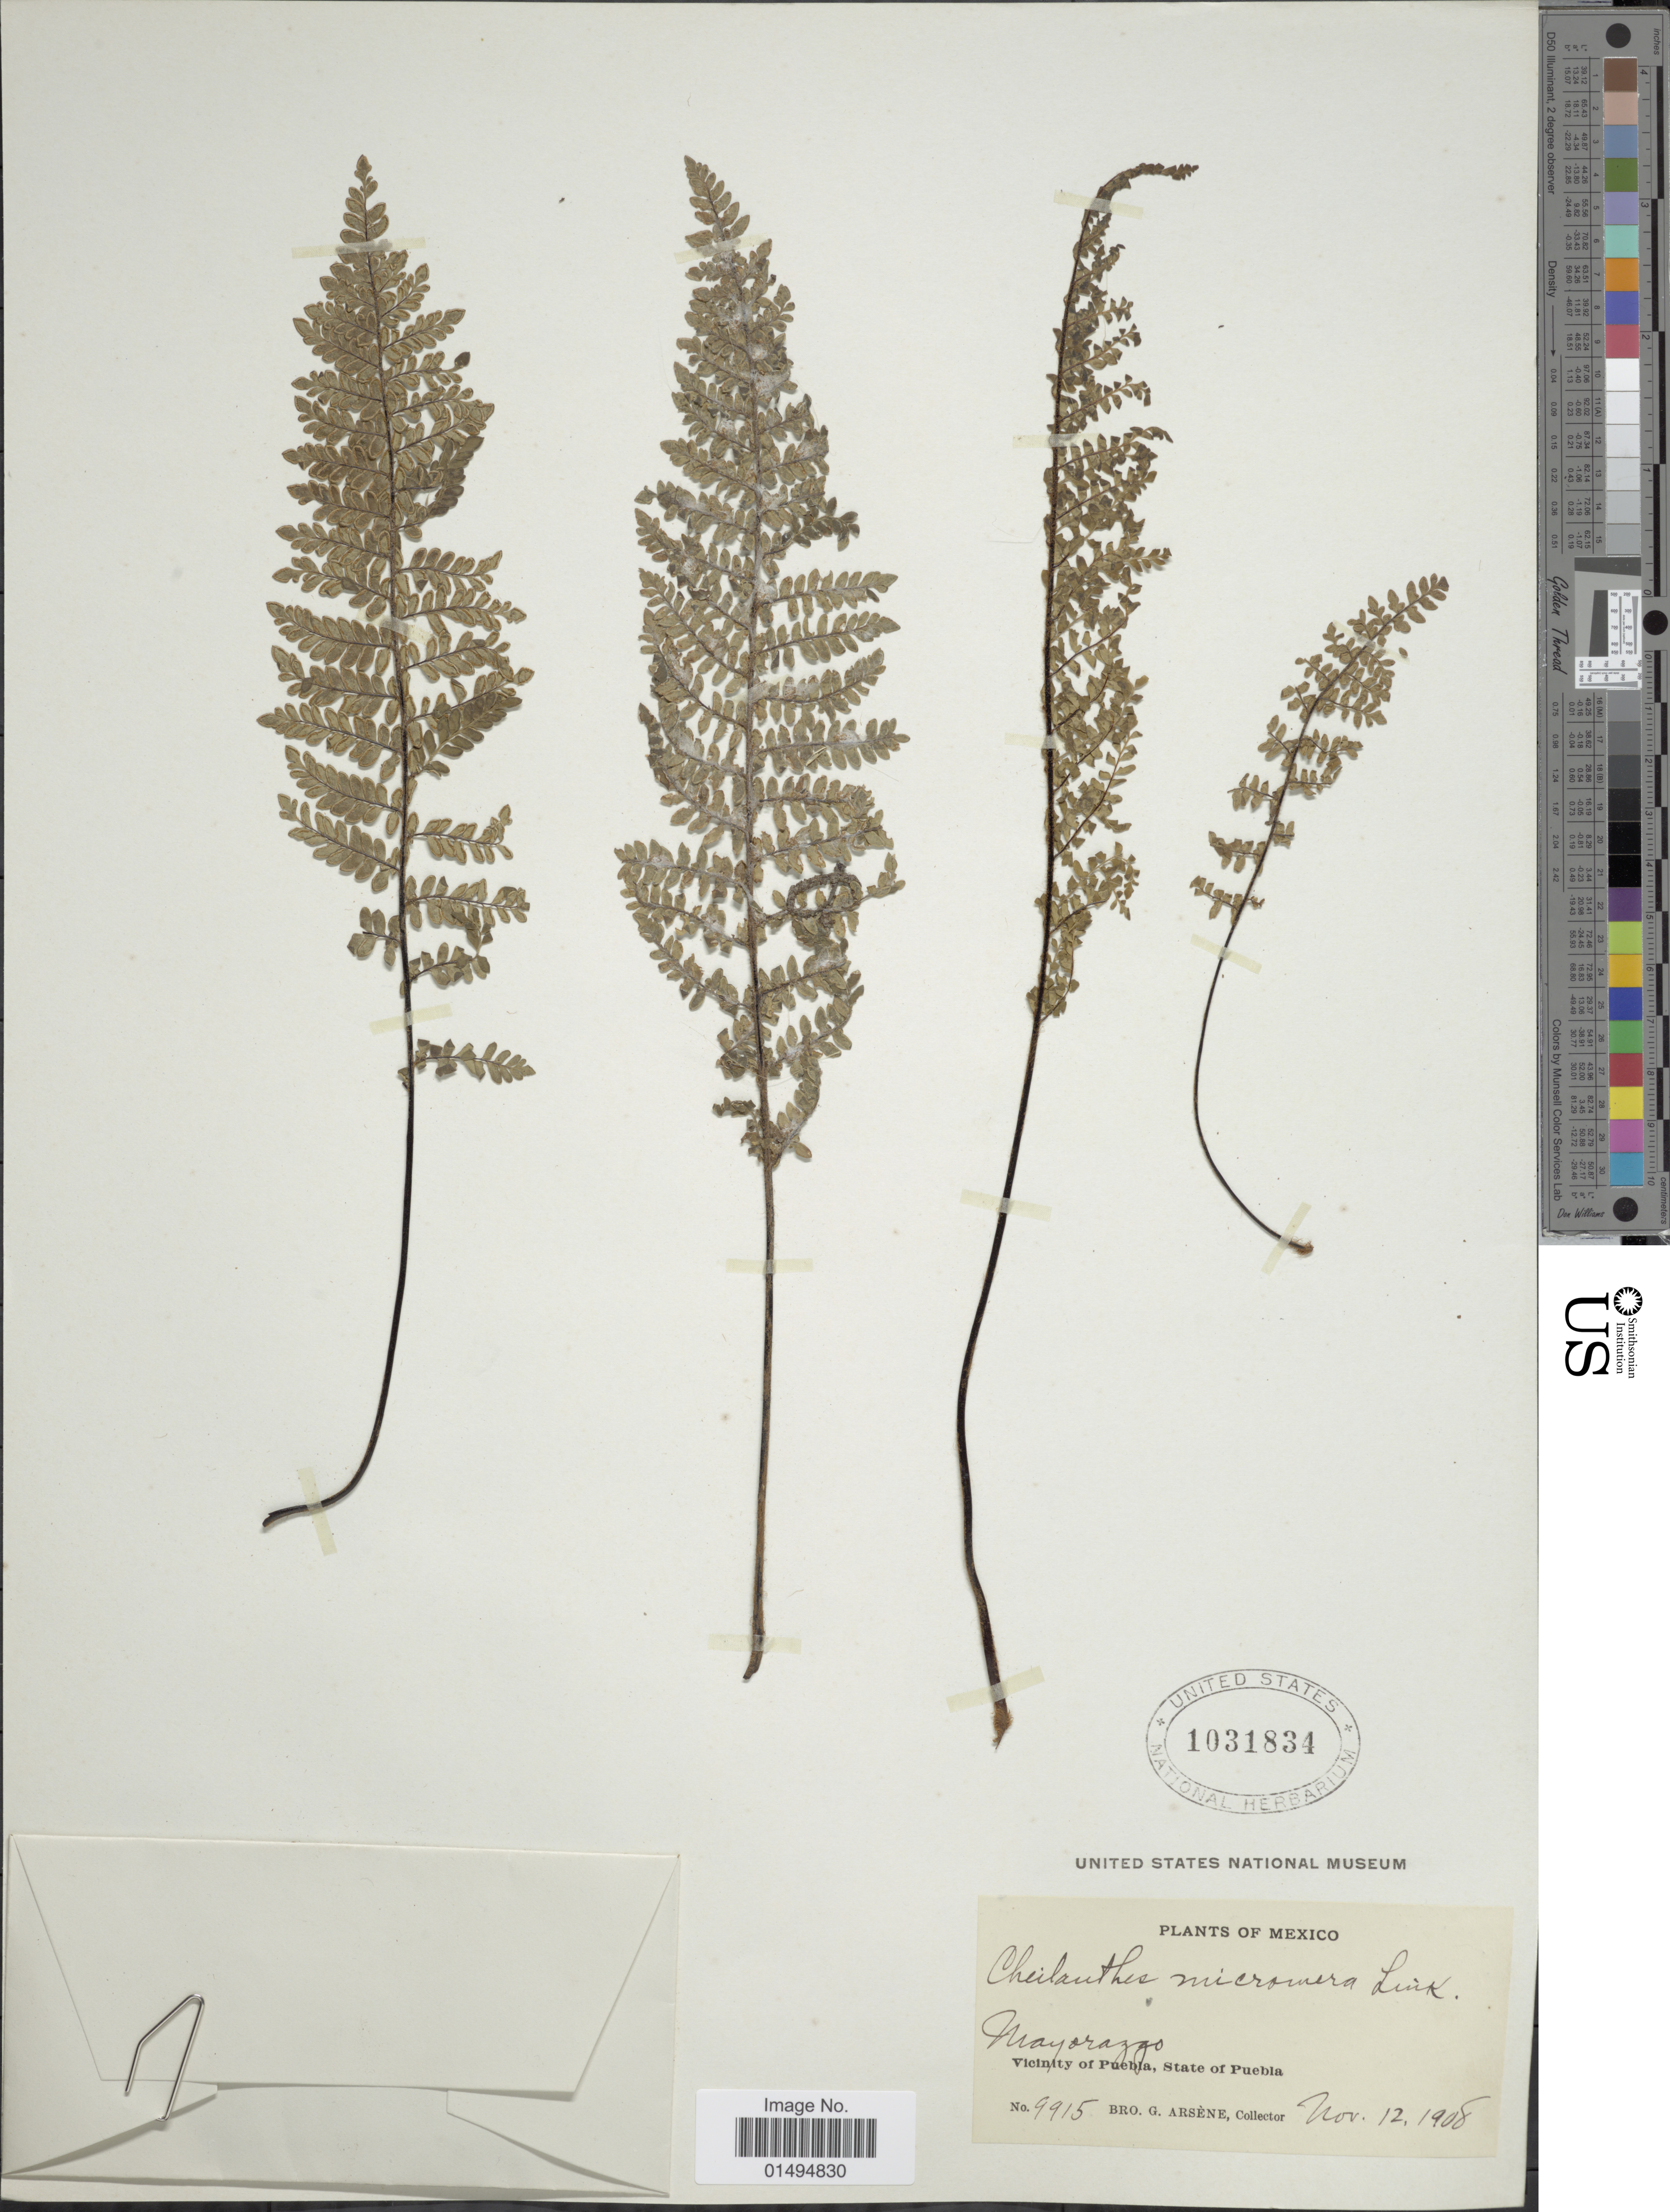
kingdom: Plantae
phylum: Tracheophyta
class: Polypodiopsida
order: Polypodiales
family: Pteridaceae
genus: Myriopteris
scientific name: Myriopteris notholaenoides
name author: (Desv.) Grusz & Windham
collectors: Bro. G. Arsène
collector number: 9915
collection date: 1908-11-12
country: Mexico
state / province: Puebla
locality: Mayoraggo, Vicinity of Puebla.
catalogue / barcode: US 1031834